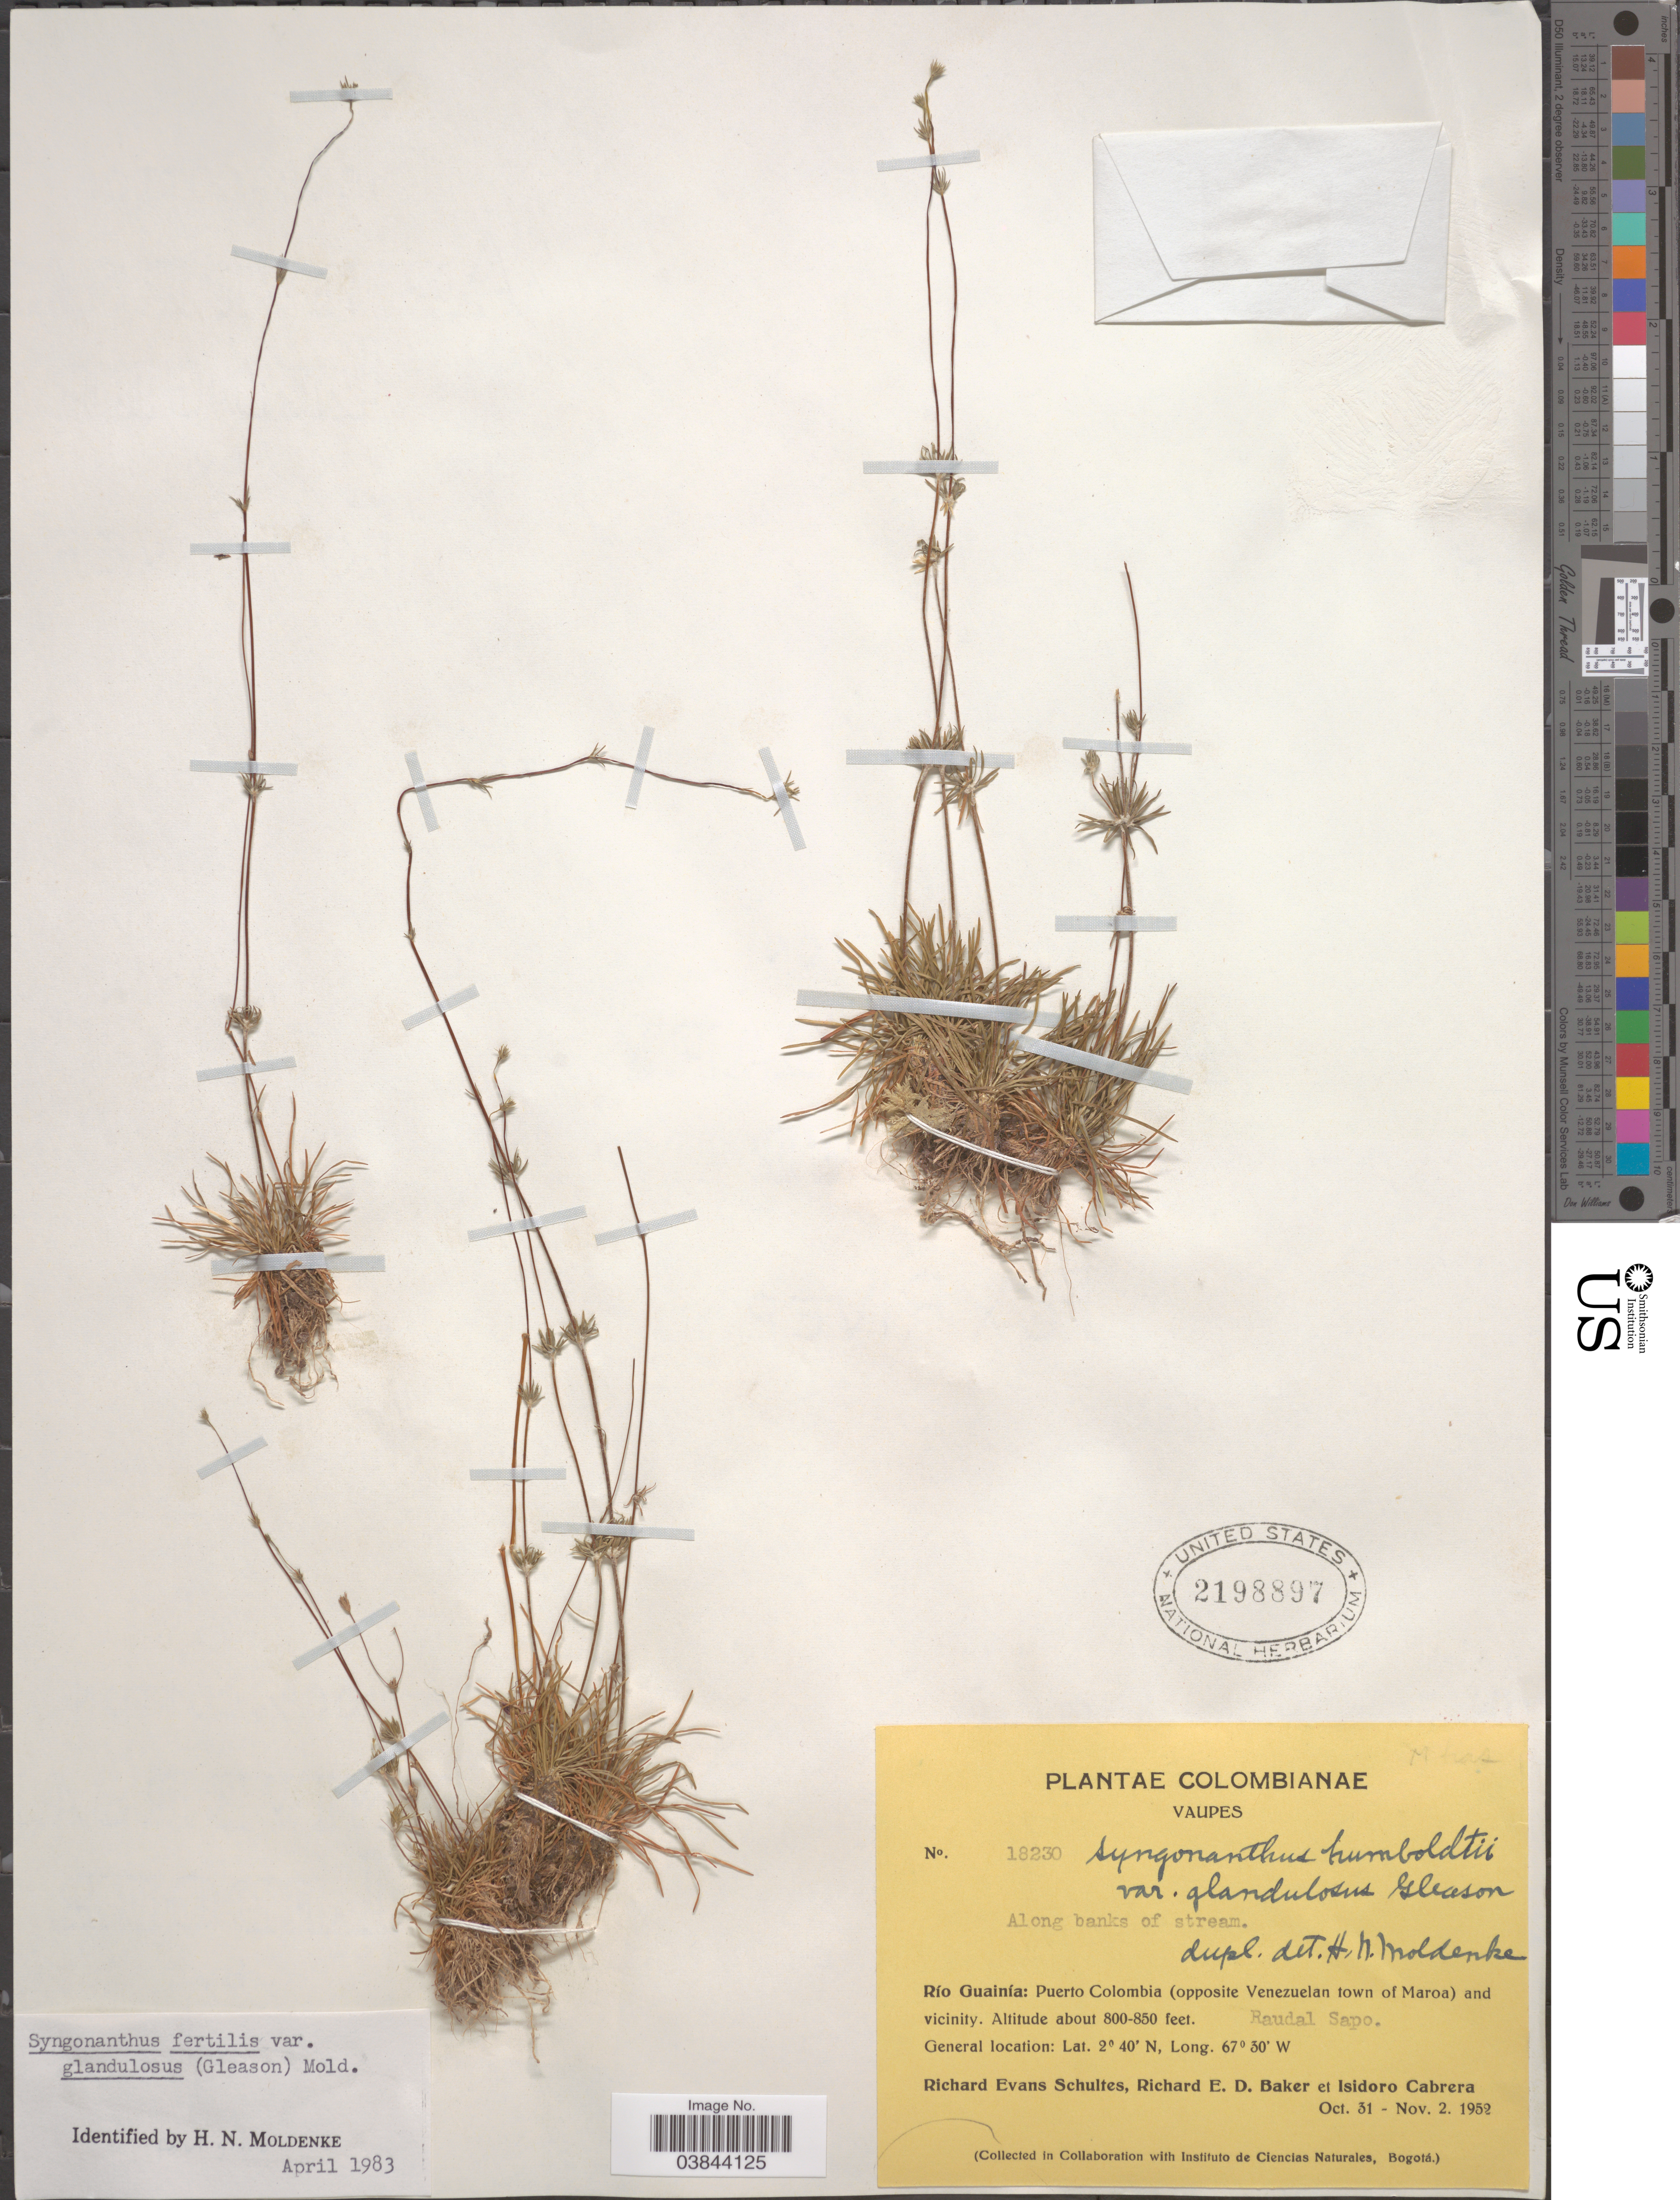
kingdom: Plantae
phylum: Tracheophyta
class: Liliopsida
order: Poales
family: Eriocaulaceae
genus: Syngonanthus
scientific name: Syngonanthus fertilis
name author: (Körn.) Ruhland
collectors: R. E. Schultes, R. E. D. Baker & I. Cabrera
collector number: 18230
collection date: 1952-10-31/1952-11-02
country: Colombia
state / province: Vaupés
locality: Río Guainía: Puerto Colombia (opposite Venezuelan town of Maroa) and vicinity. Raudal Sapo.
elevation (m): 244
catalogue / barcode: US 2198897